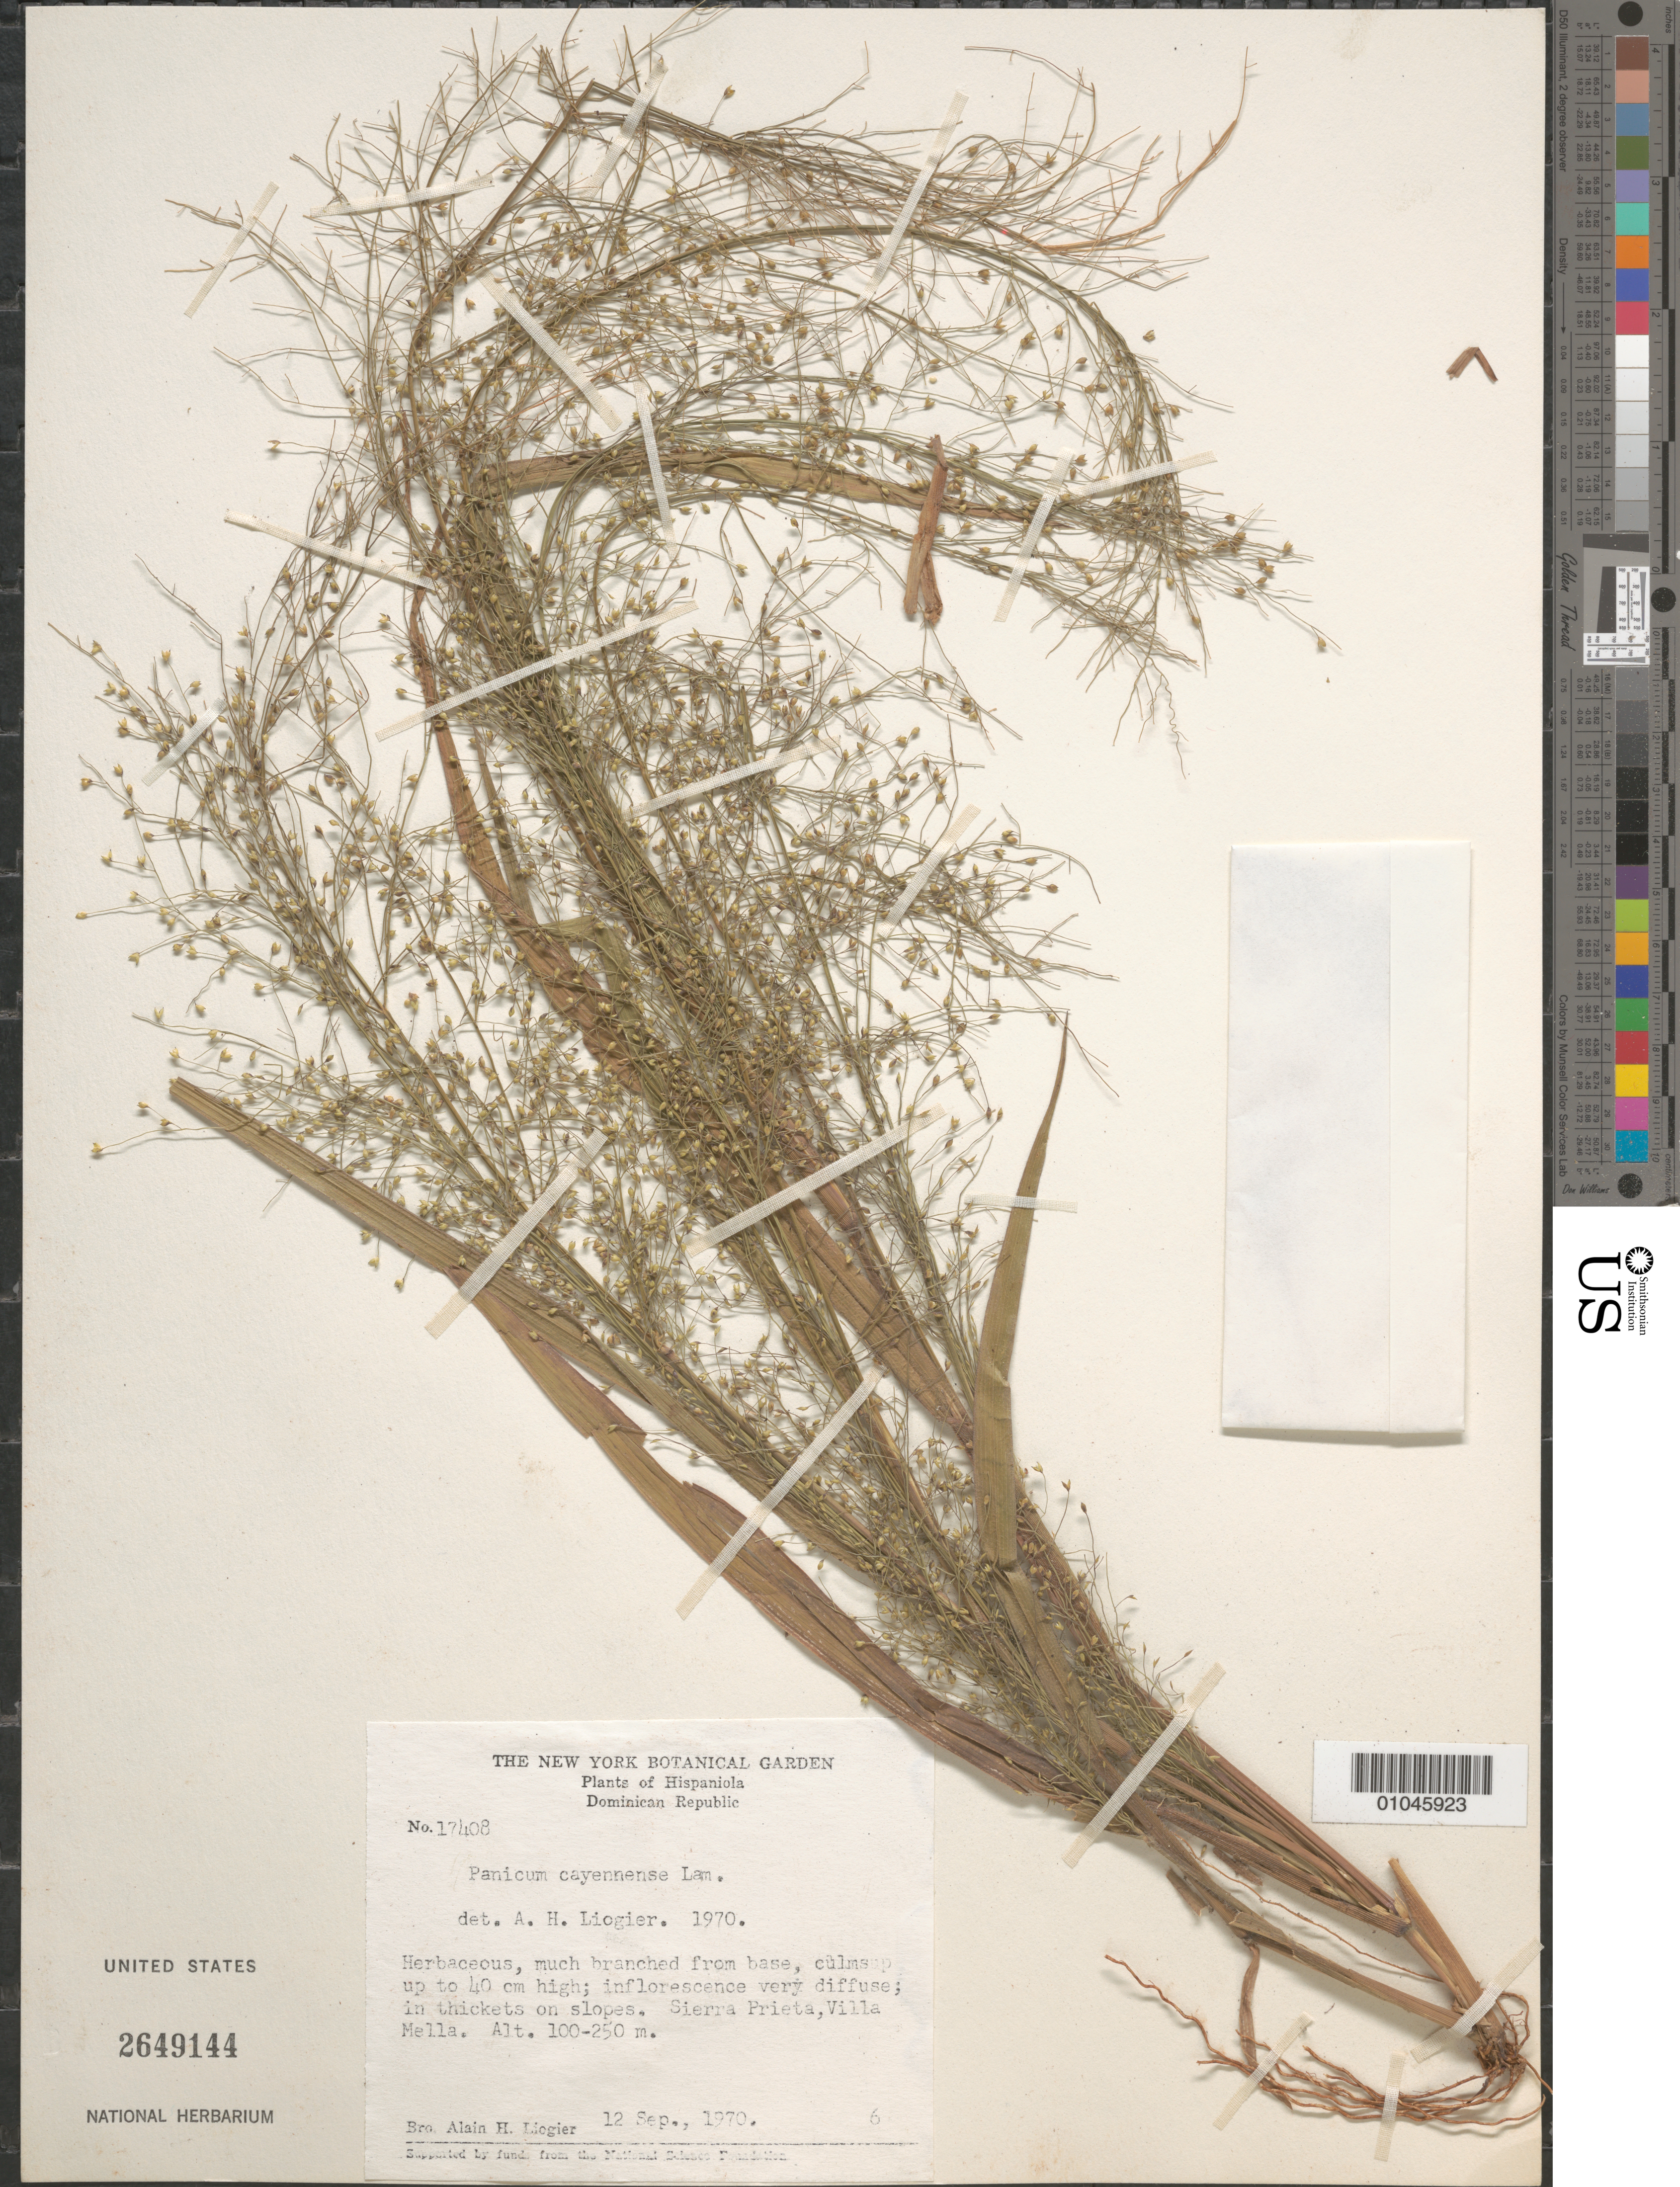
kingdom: Plantae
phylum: Tracheophyta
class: Liliopsida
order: Poales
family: Poaceae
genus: Panicum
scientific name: Panicum cayennense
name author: Lam.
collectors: A. H. Liogier, A. H. Liogier & A. H. Liogier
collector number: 17408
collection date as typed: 12 Sep 1970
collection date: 1970-09-12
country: Dominica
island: Dominica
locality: In thickets on slopes. Sierra Prieta, Villa Mella.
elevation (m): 100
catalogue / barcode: US 2649144